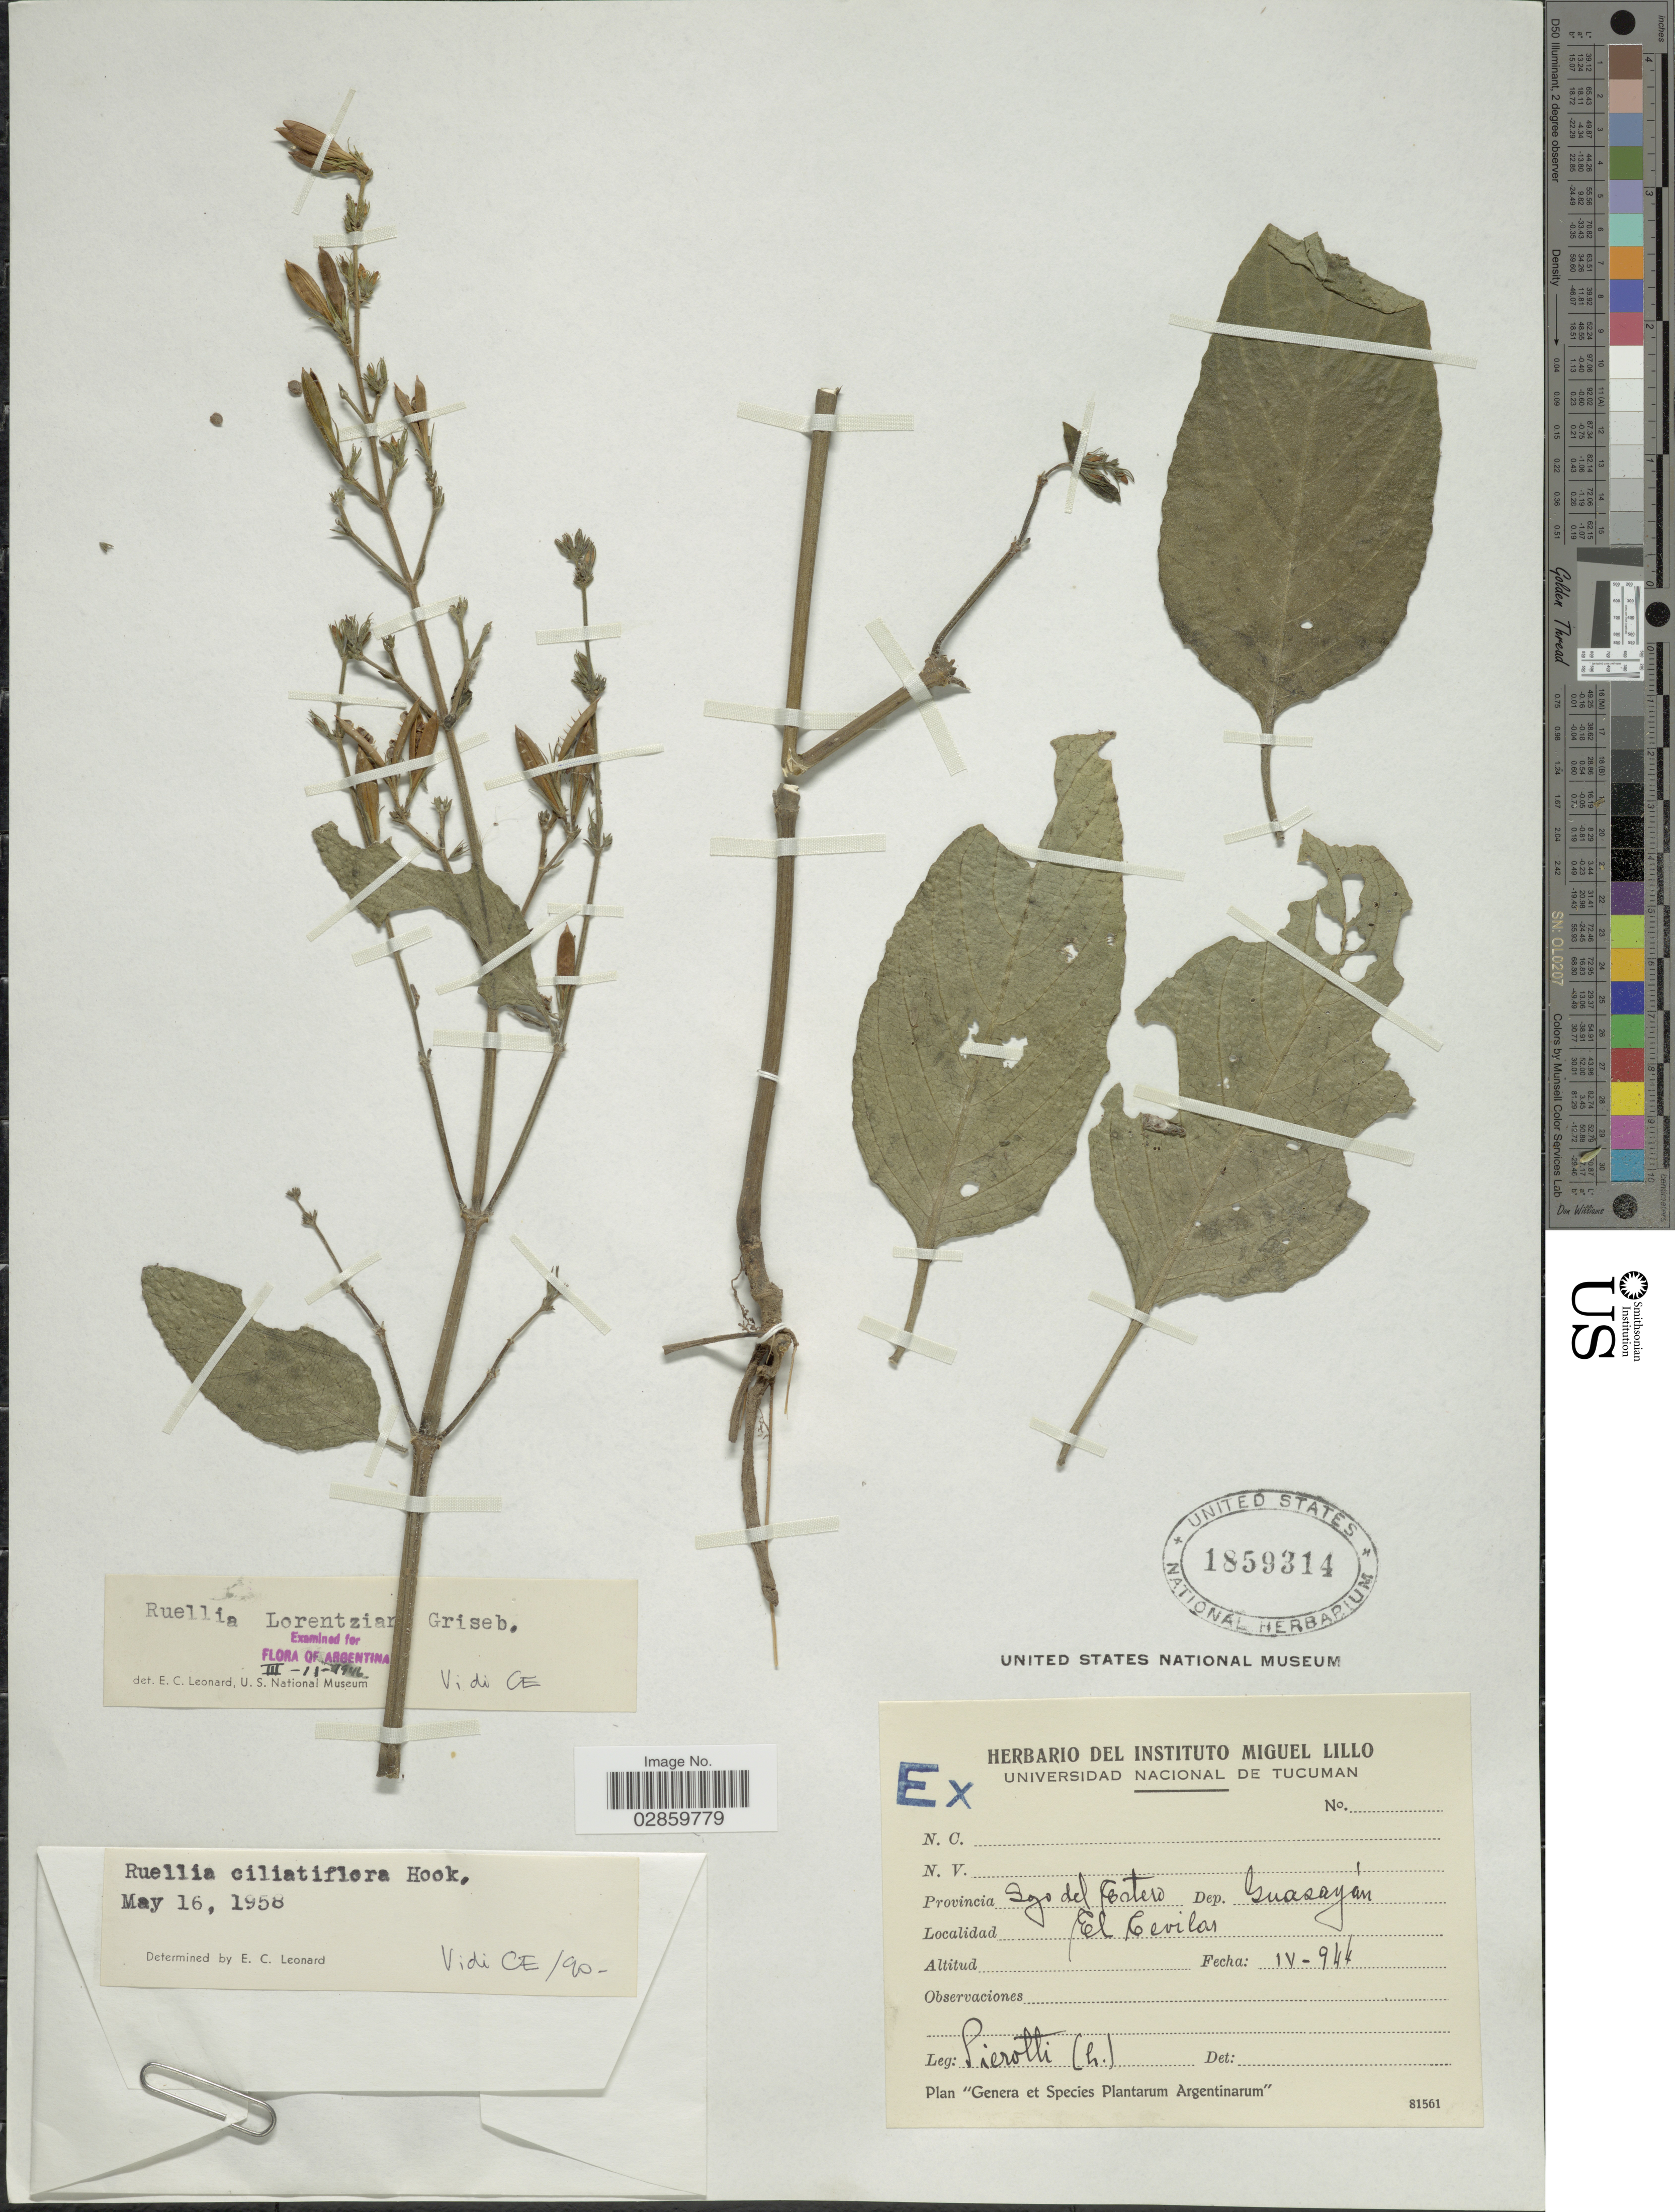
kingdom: Plantae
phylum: Tracheophyta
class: Magnoliopsida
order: Lamiales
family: Acanthaceae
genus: Ruellia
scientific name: Ruellia ciliatiflora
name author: Hook.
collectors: S. A. Pierotti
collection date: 1944-04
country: Argentina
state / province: Santiago del Estero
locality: Dep. Guasayán. El Cevilas.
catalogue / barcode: US 1859314